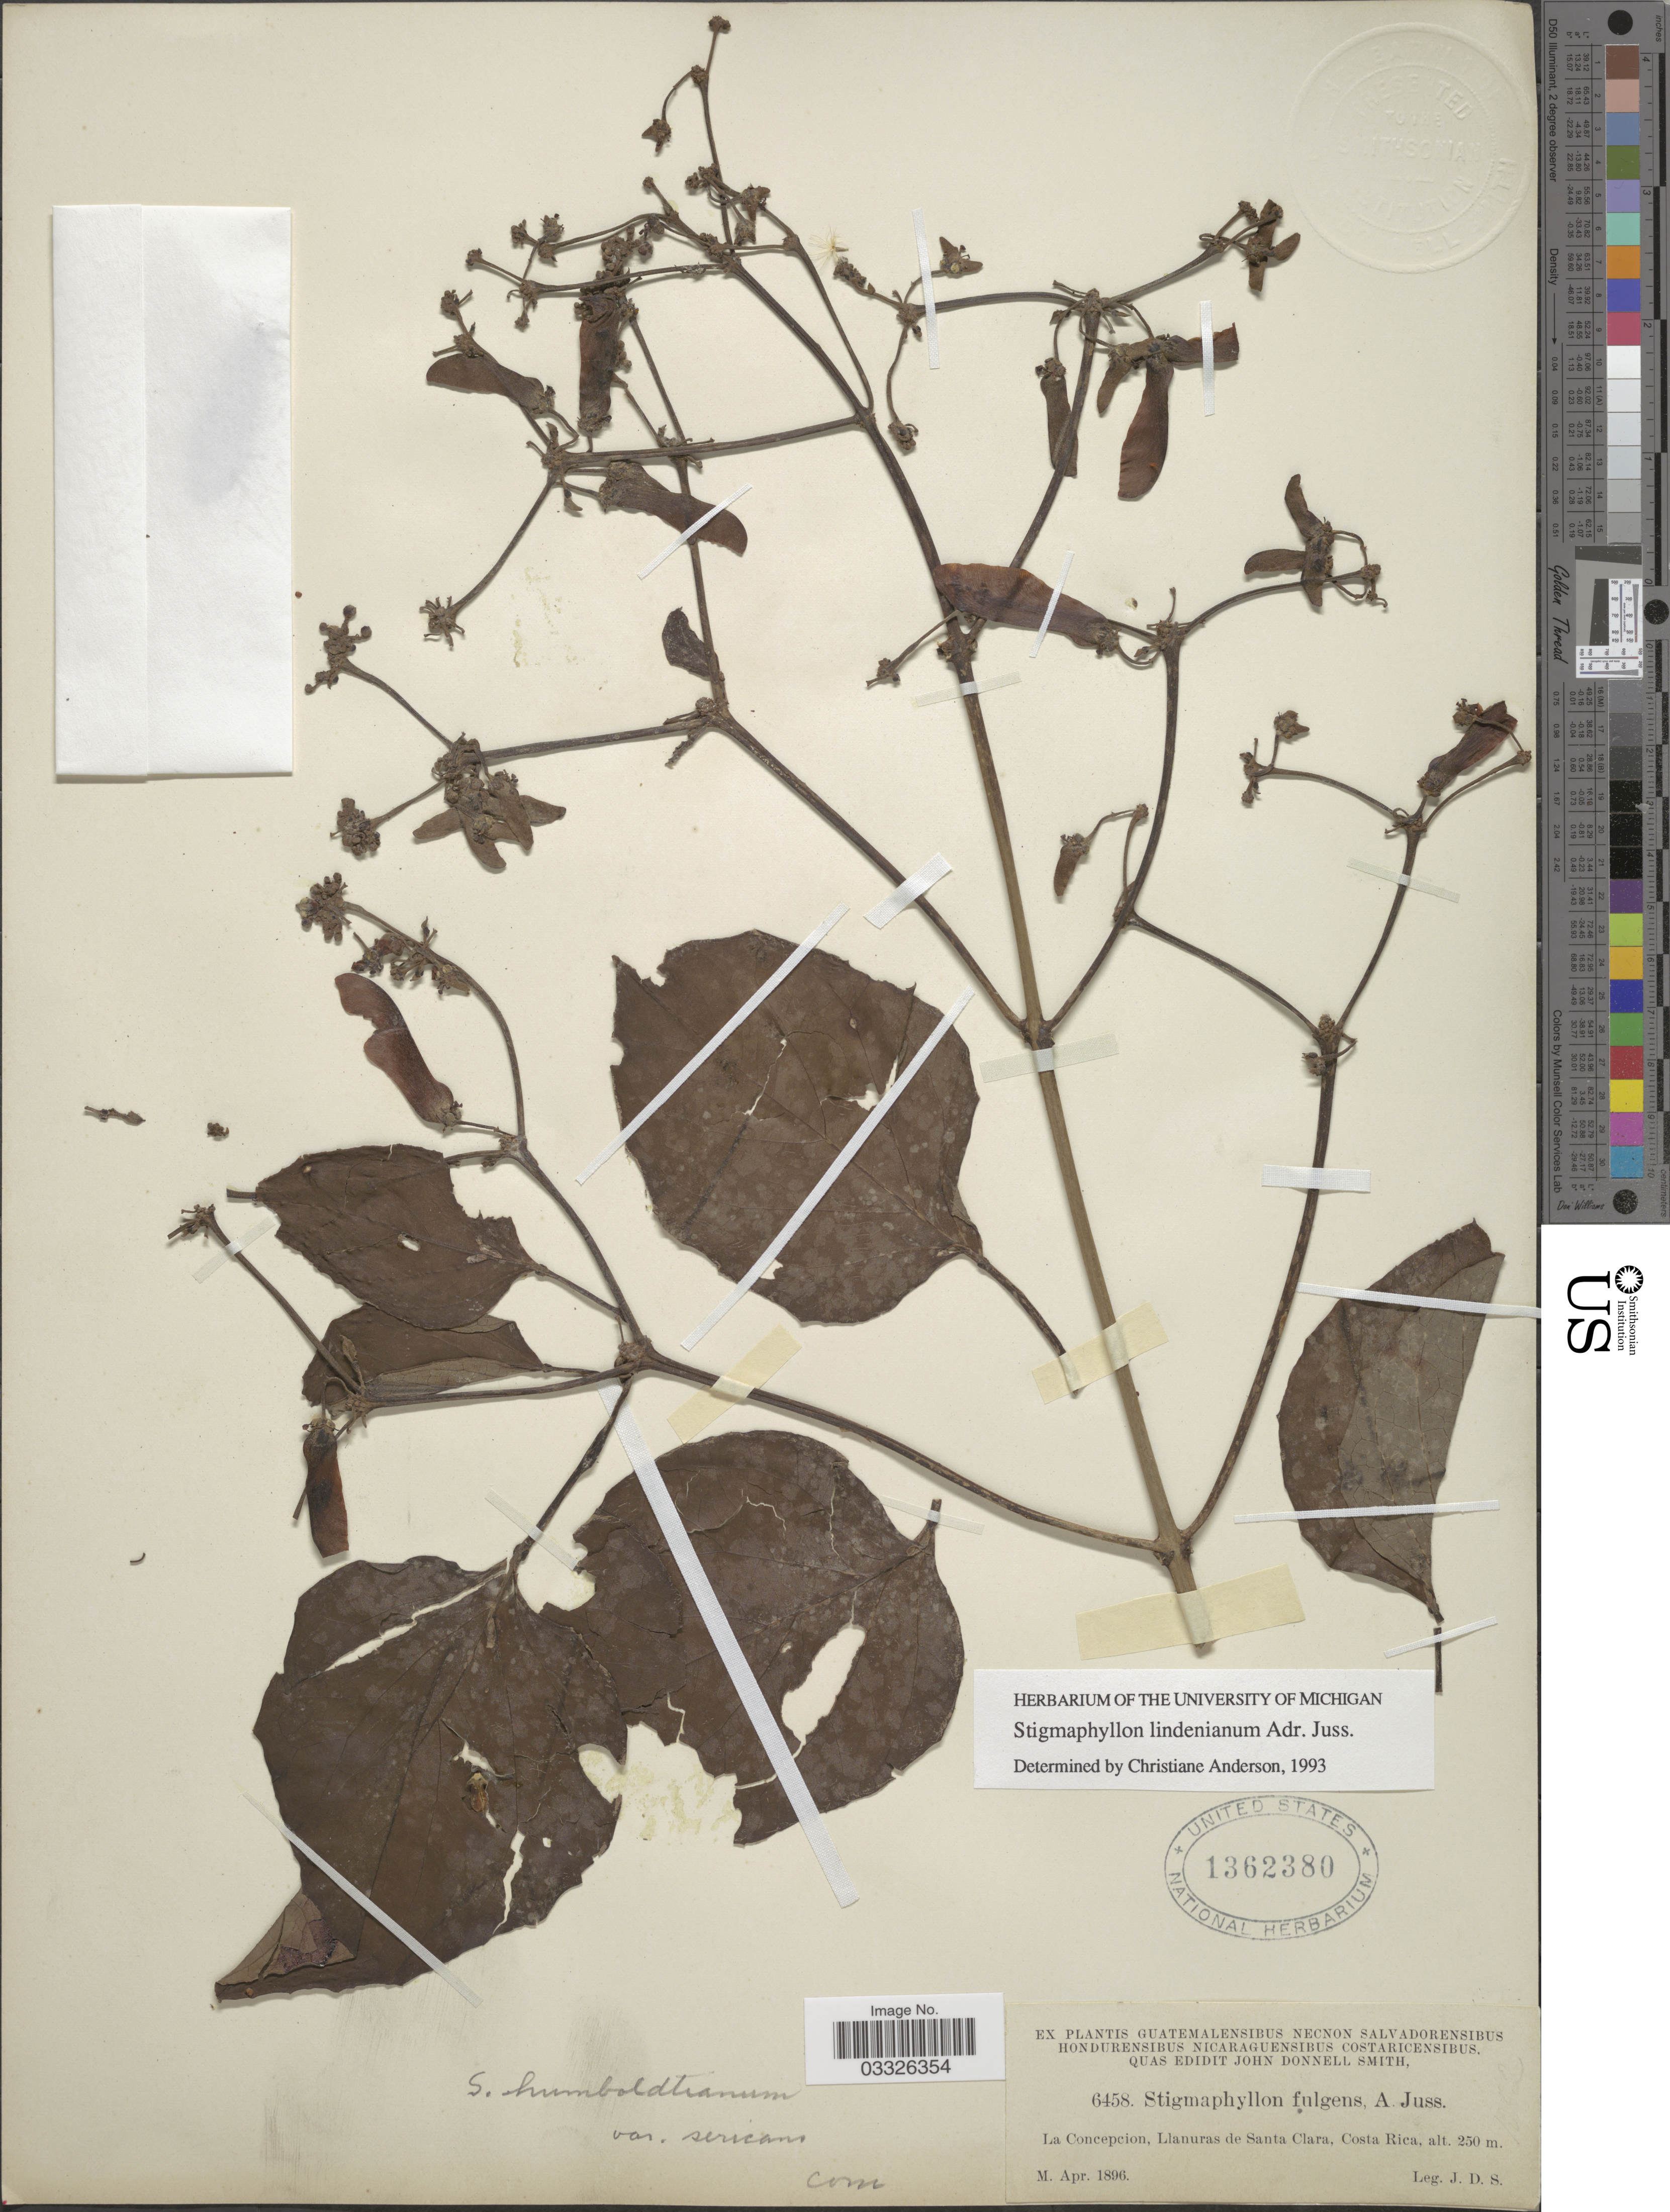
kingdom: Plantae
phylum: Tracheophyta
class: Magnoliopsida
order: Malpighiales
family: Malpighiaceae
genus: Stigmaphyllon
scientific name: Stigmaphyllon lindenianum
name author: A. Juss.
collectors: J. Donnell Smith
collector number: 6458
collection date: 1896-04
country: Costa Rica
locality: La Concepcion, Llanuras de Santa Clara.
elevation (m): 250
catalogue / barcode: US 1362380